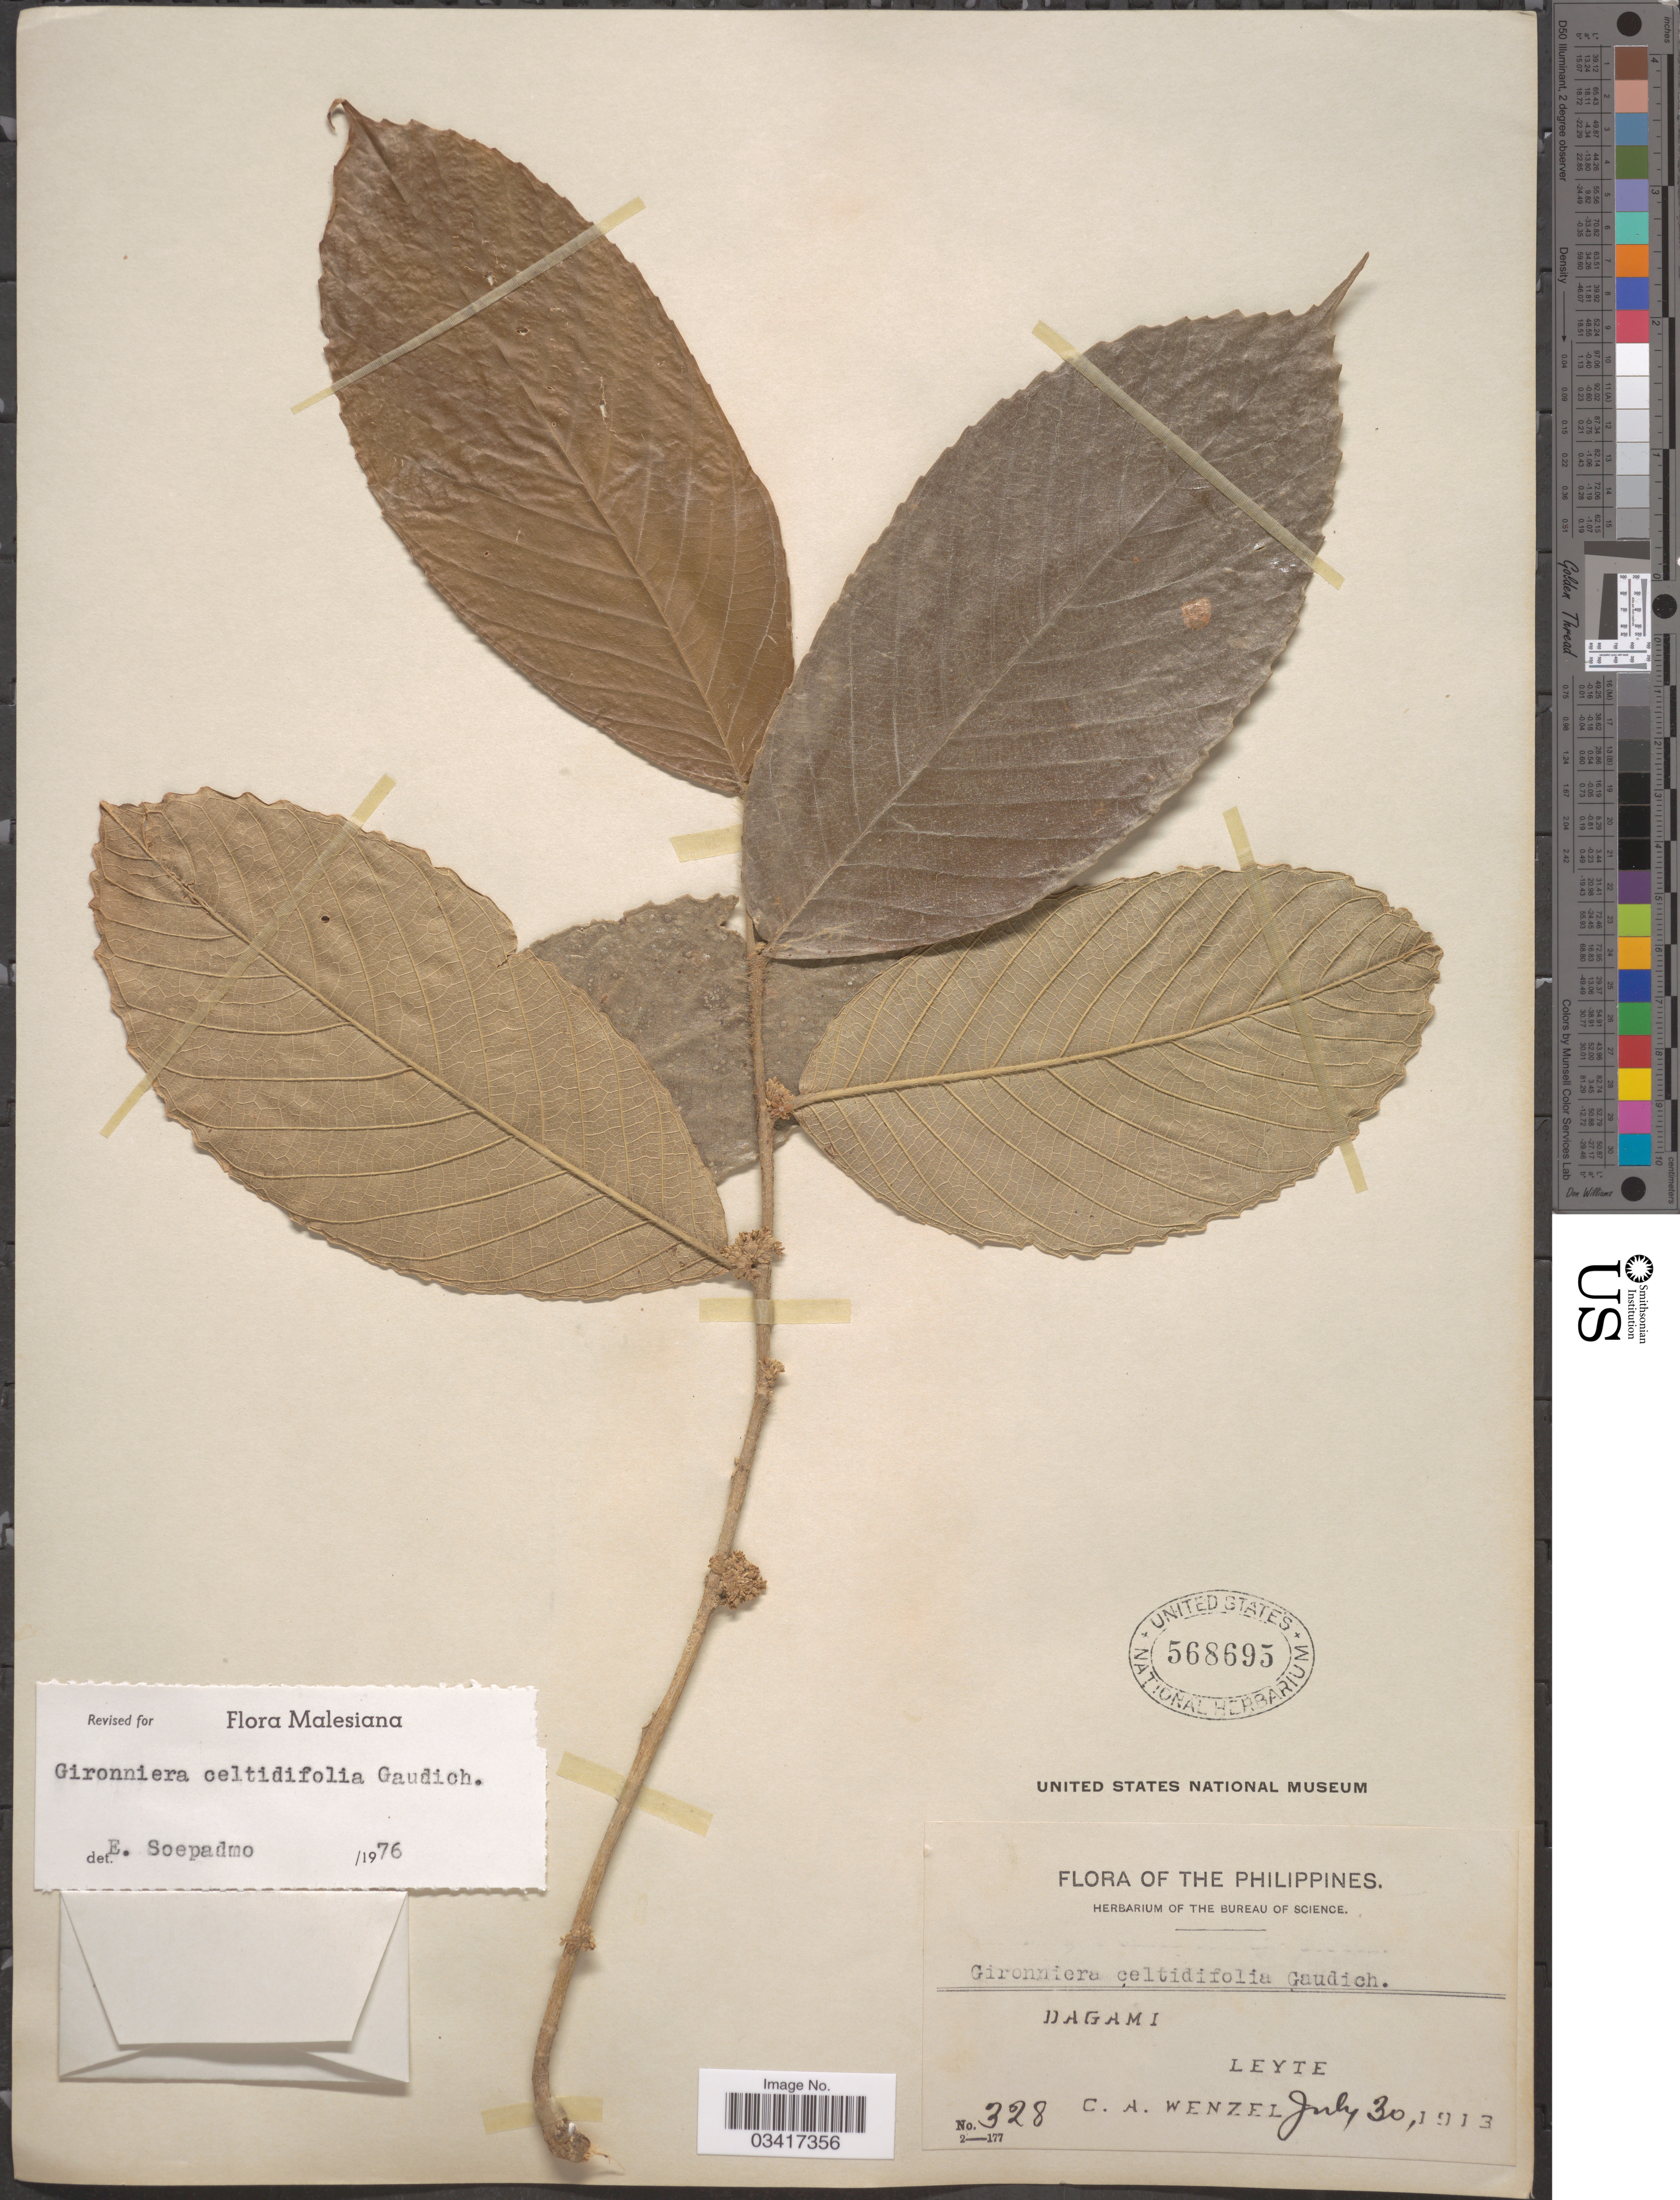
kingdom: Plantae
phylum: Tracheophyta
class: Magnoliopsida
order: Rosales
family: Cannabaceae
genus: Gironniera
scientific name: Gironniera celtidifolia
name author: Gaudich.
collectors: C. Wenzel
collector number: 328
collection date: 1913-07-30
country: Philippines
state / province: Eastern Visayas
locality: Dagami, Leyte.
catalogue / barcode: US 568695